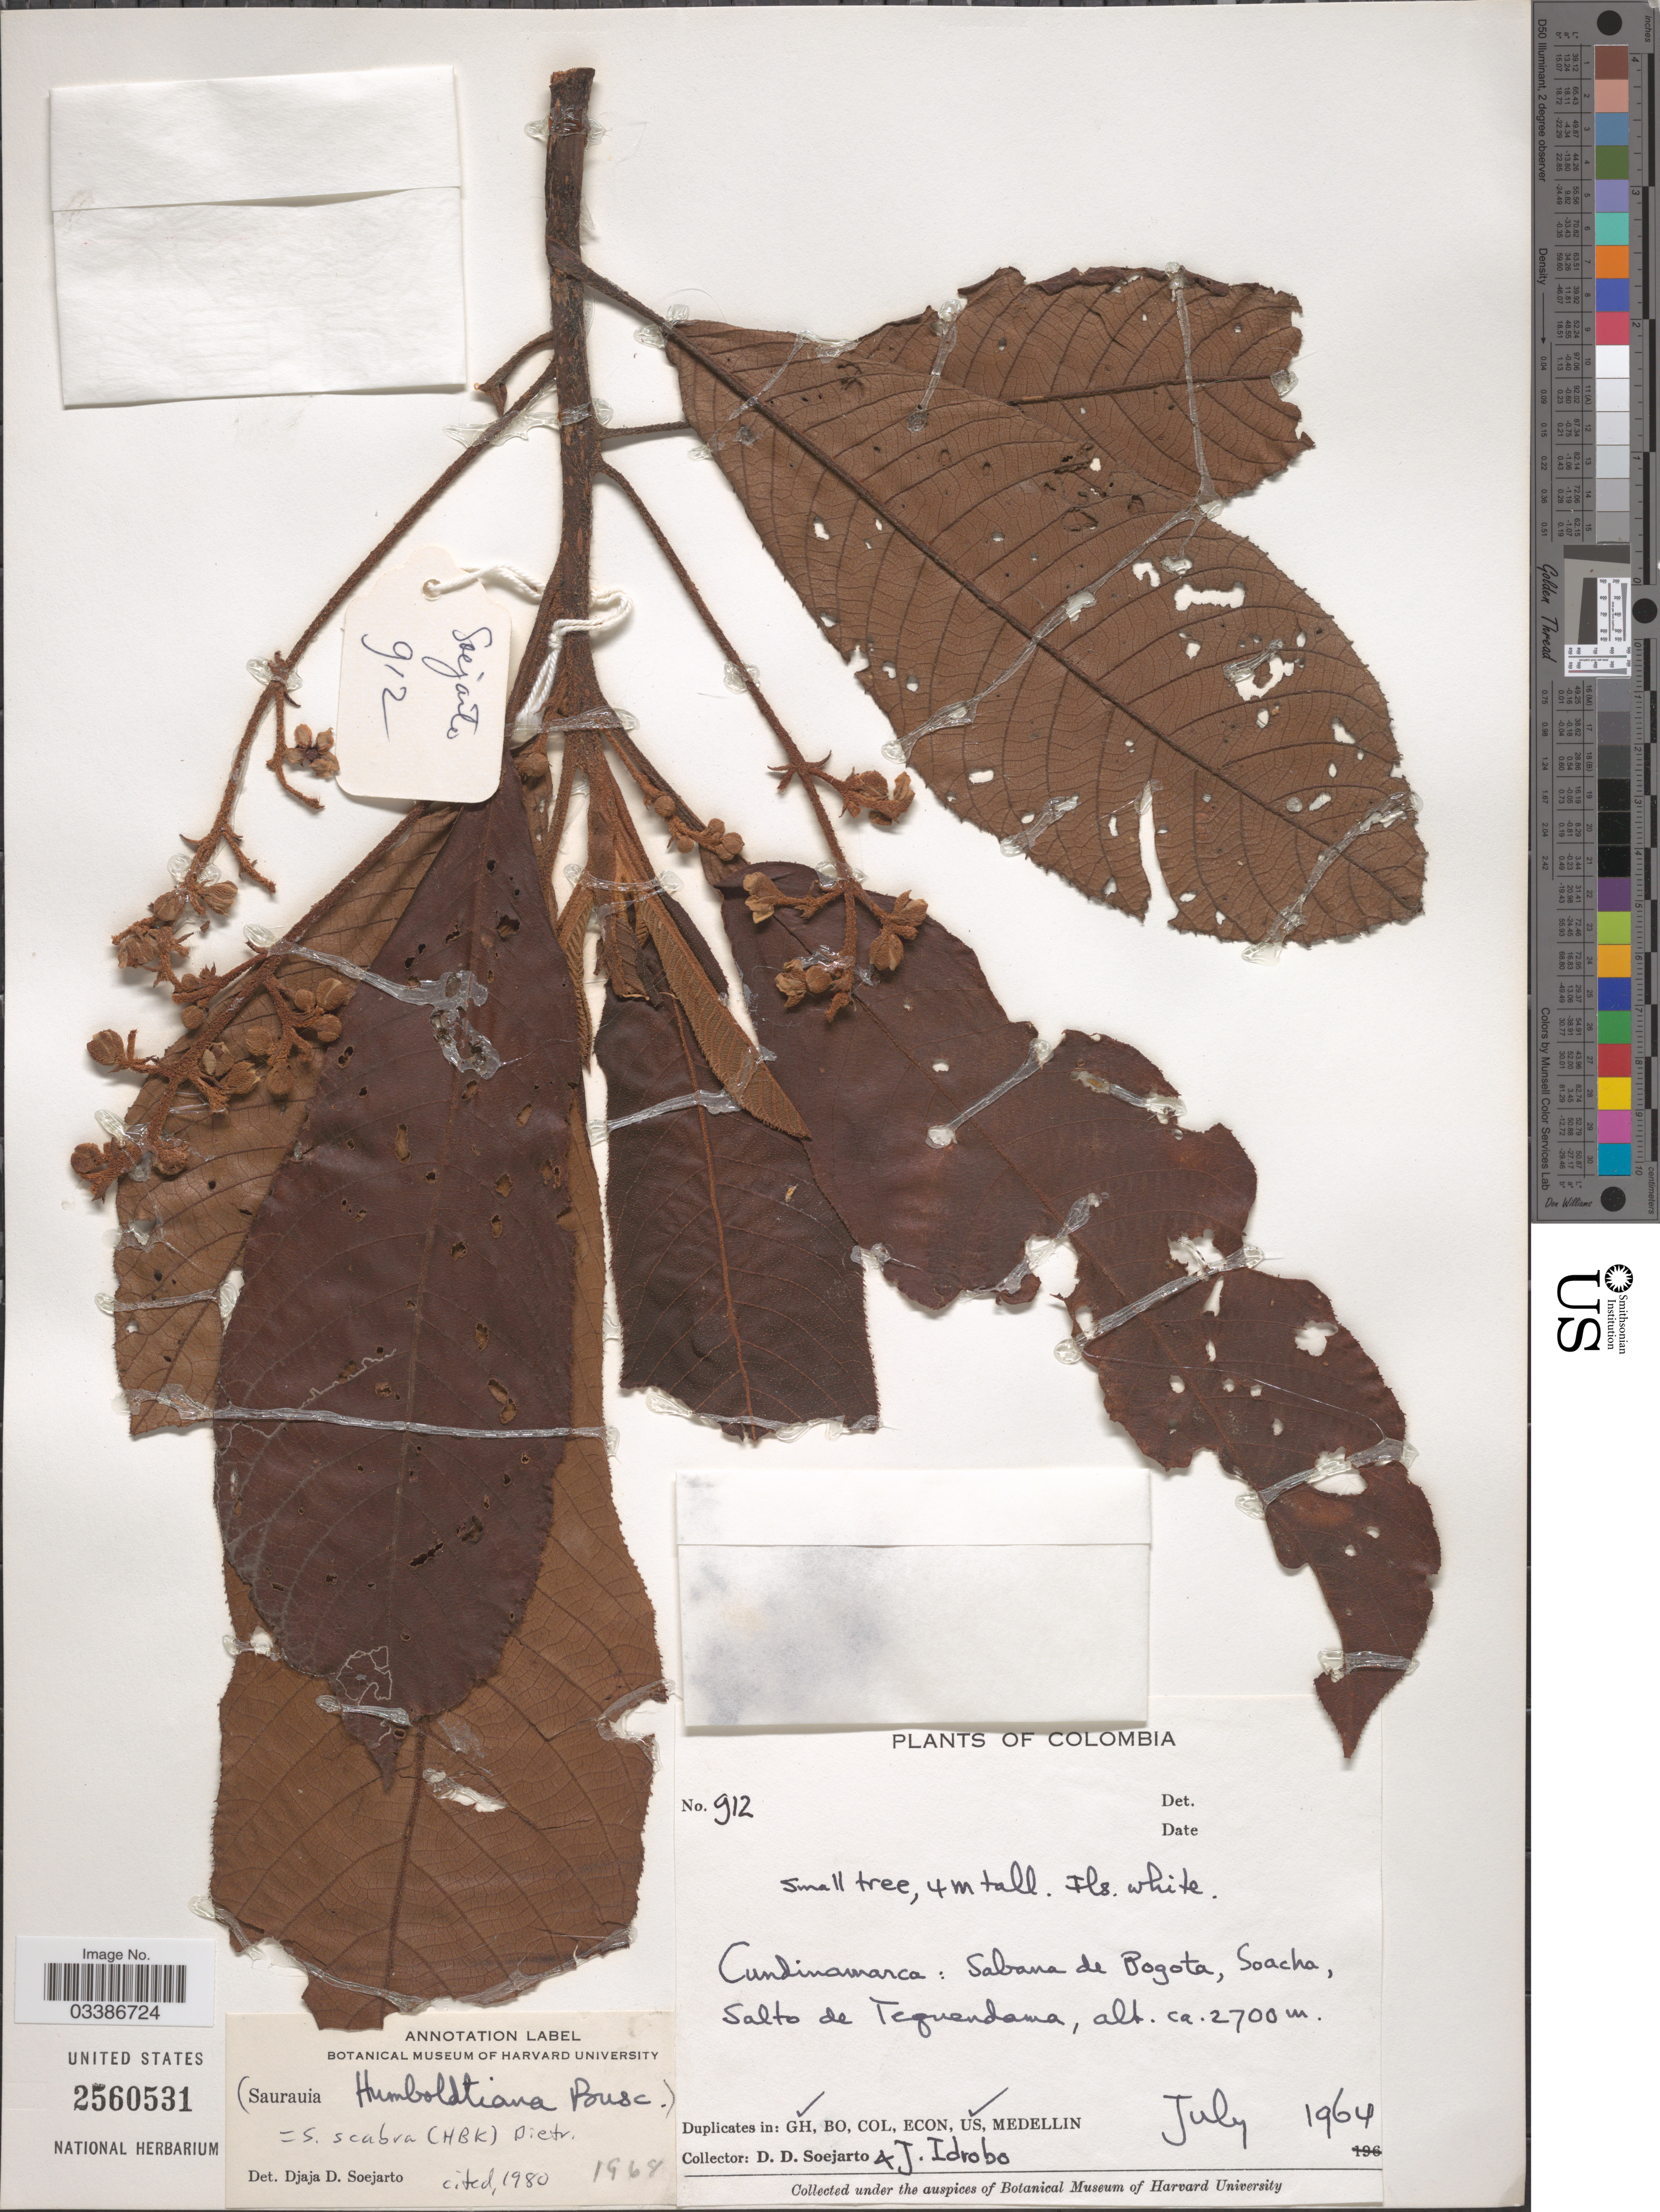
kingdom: Plantae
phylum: Tracheophyta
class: Magnoliopsida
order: Ericales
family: Actinidiaceae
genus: Saurauia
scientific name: Saurauia scabra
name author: (Kunth) D. Dietr.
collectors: J. M. Idrobo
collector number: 912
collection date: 1964-07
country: Colombia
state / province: Cundinamarca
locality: Sabane de Bogota, Soacha, Salto de Tequendama.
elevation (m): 2700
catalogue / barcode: US 2560531